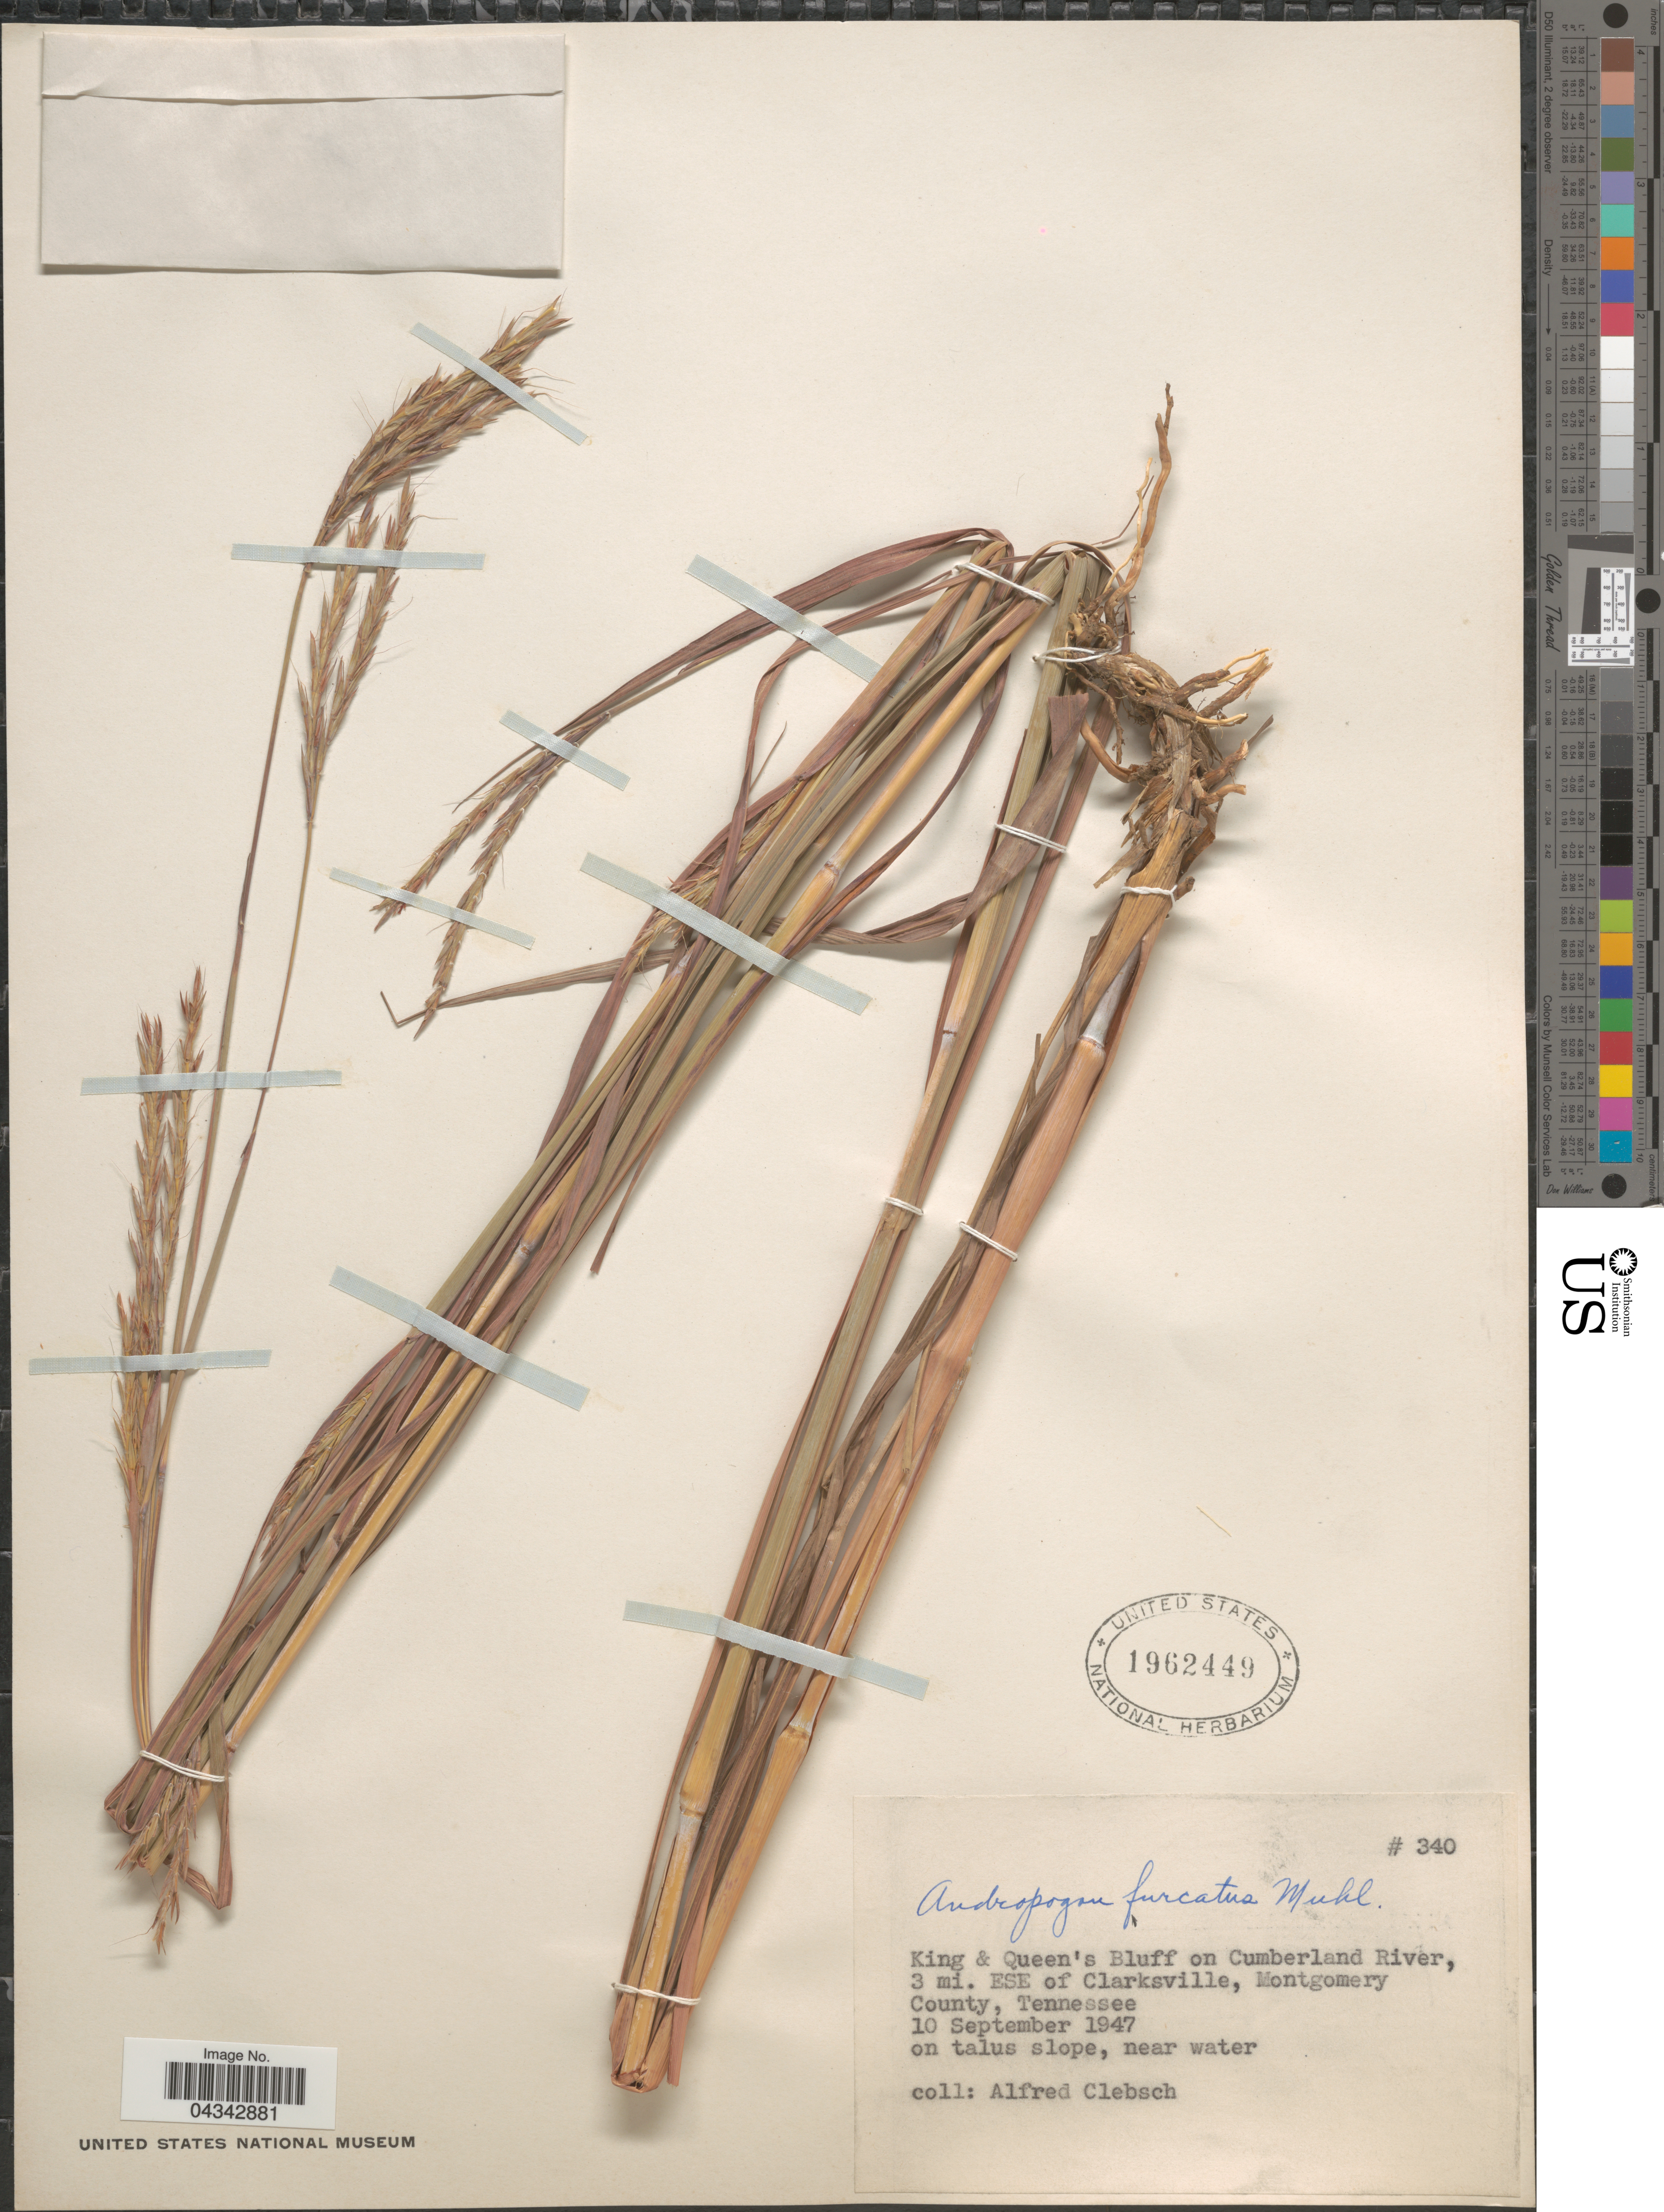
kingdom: Plantae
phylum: Tracheophyta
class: Liliopsida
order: Poales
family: Poaceae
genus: Andropogon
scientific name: Andropogon gerardii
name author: Vitman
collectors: A. Clebsch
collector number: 340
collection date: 1947-09-10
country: United States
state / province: Tennessee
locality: King & Queen's Bluff on Cumberland River, 3 mi. ESE of Clarksville, Montgomery County. On talus slope, near water.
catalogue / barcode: US 1962449